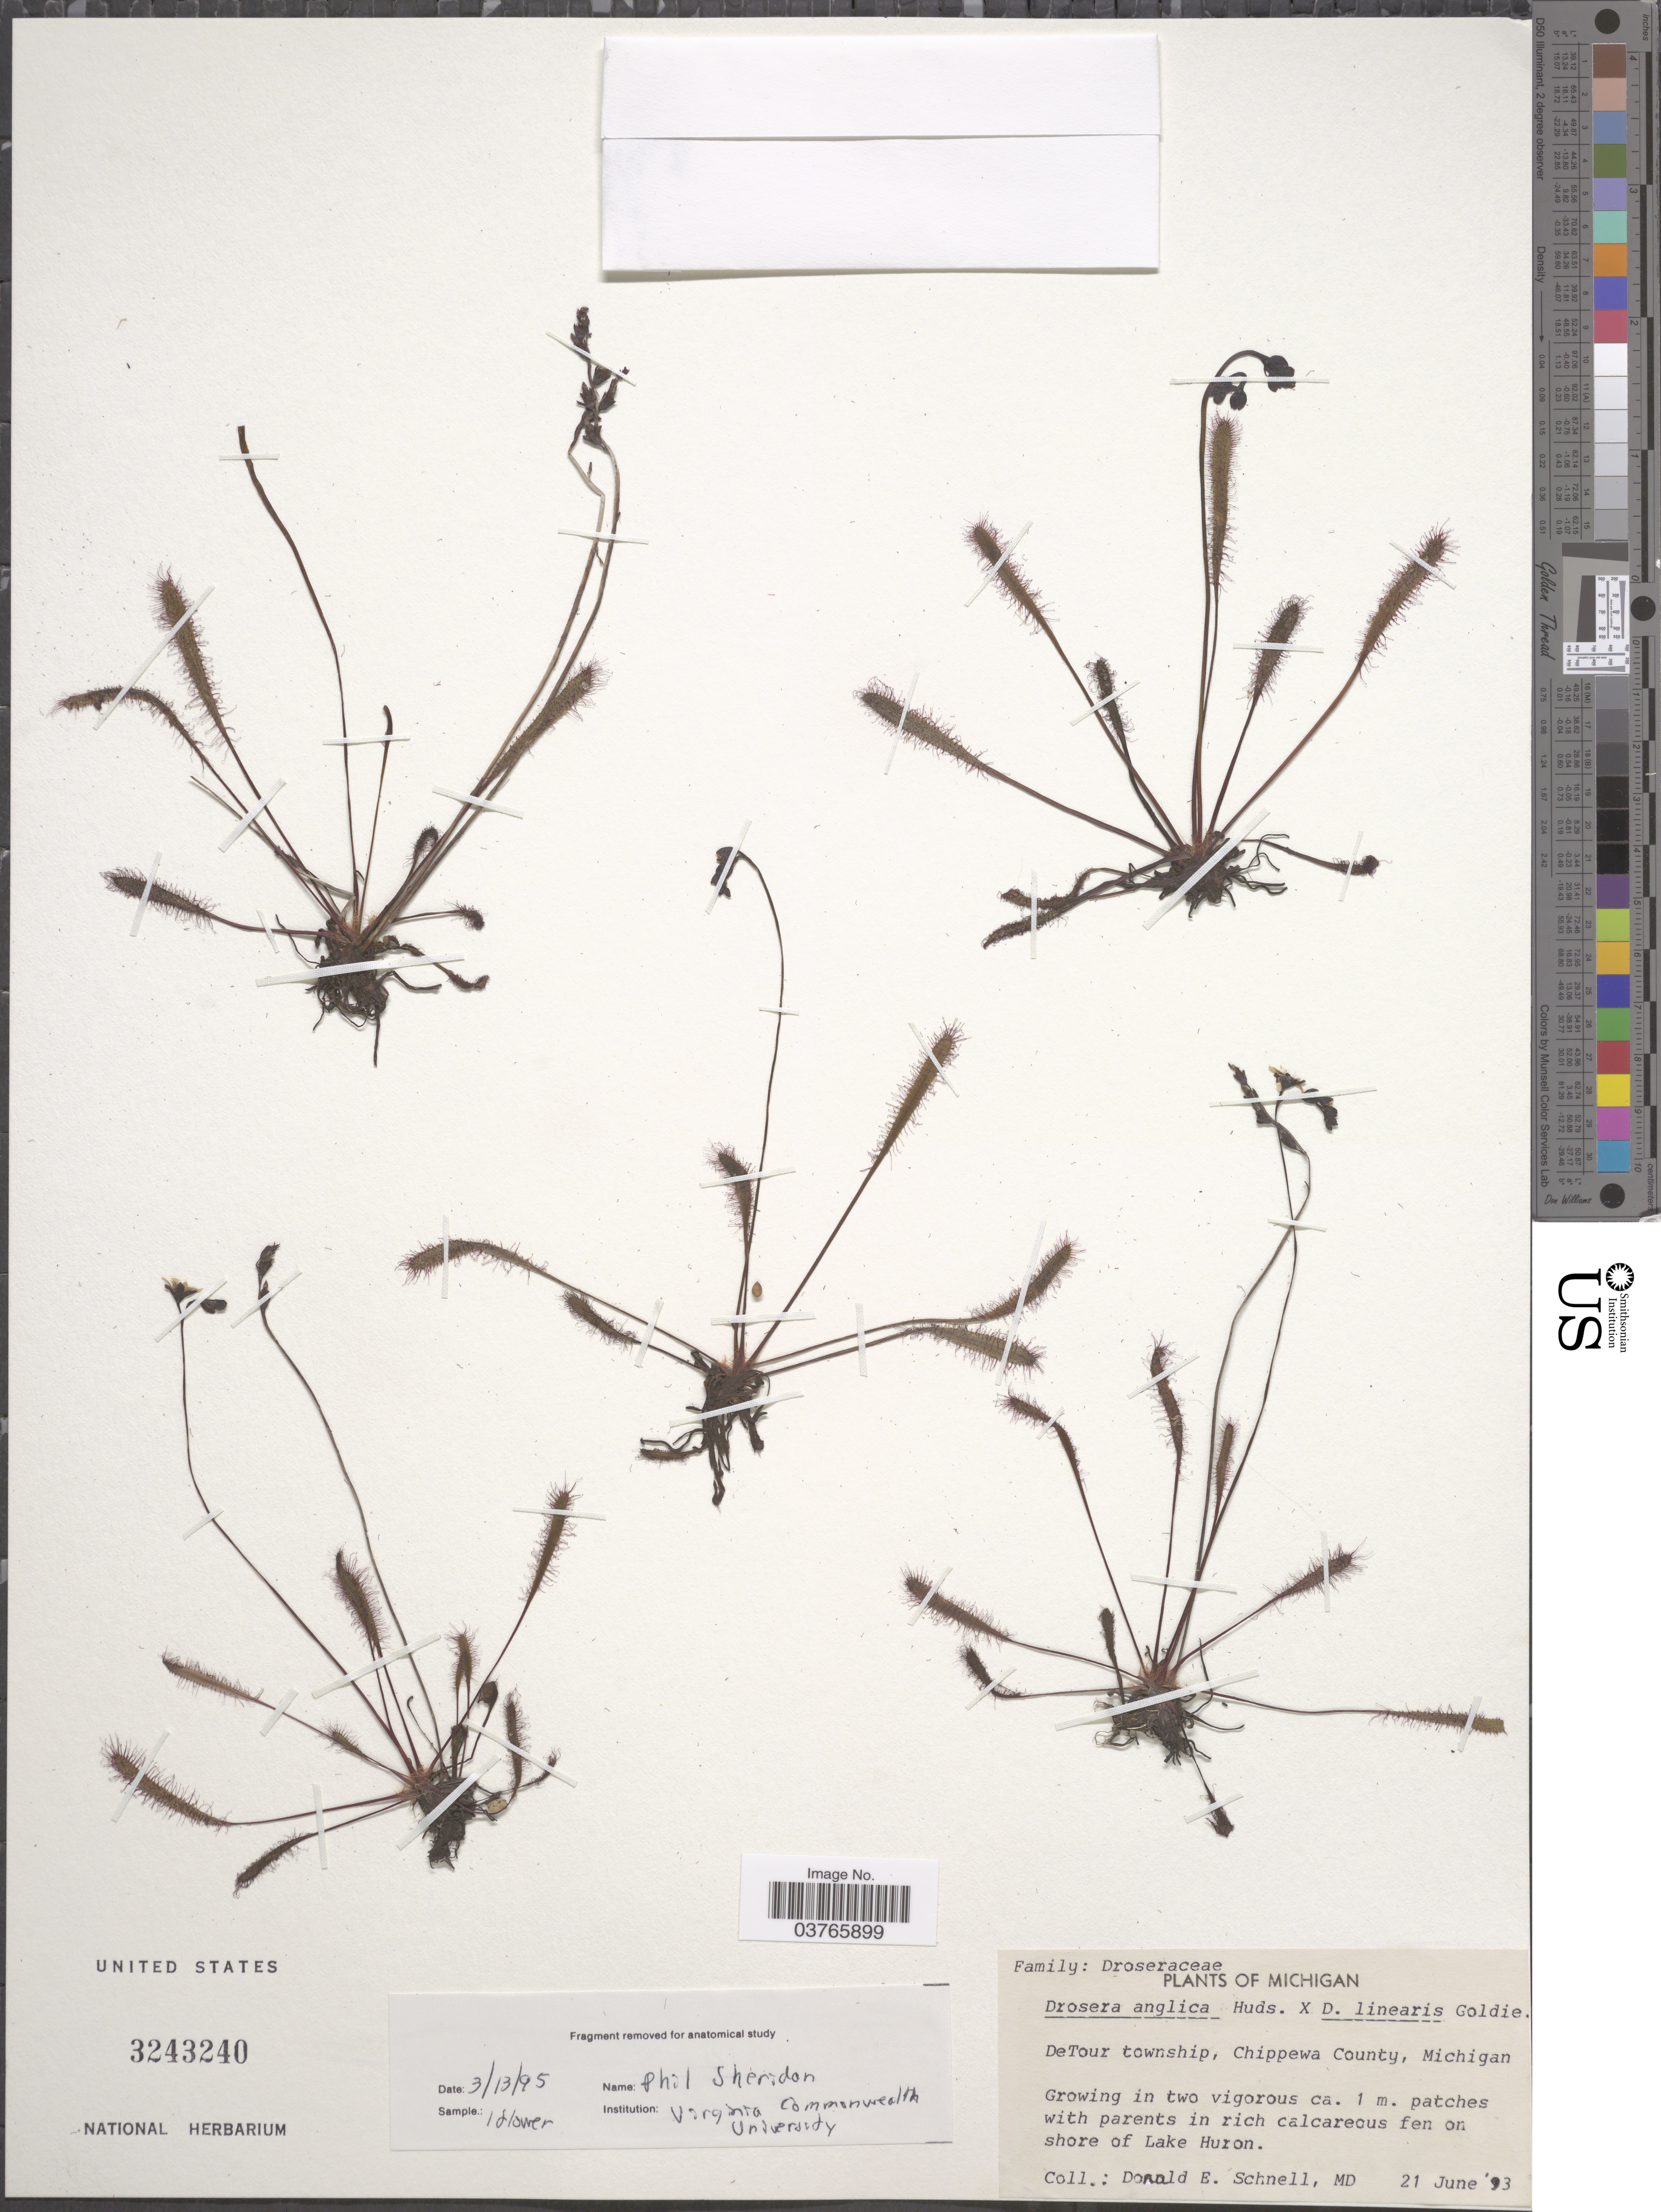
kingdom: Plantae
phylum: Tracheophyta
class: Magnoliopsida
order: Caryophyllales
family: Droseraceae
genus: Drosera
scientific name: Drosera anglica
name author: Huds.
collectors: D. E. Schnell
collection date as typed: Transcribed d/m/y: 21/6/93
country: United States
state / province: Michigan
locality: DeTour township, Chippewa County. In rich calcareous fen on shore of Lake Huron.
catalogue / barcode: US 3243240